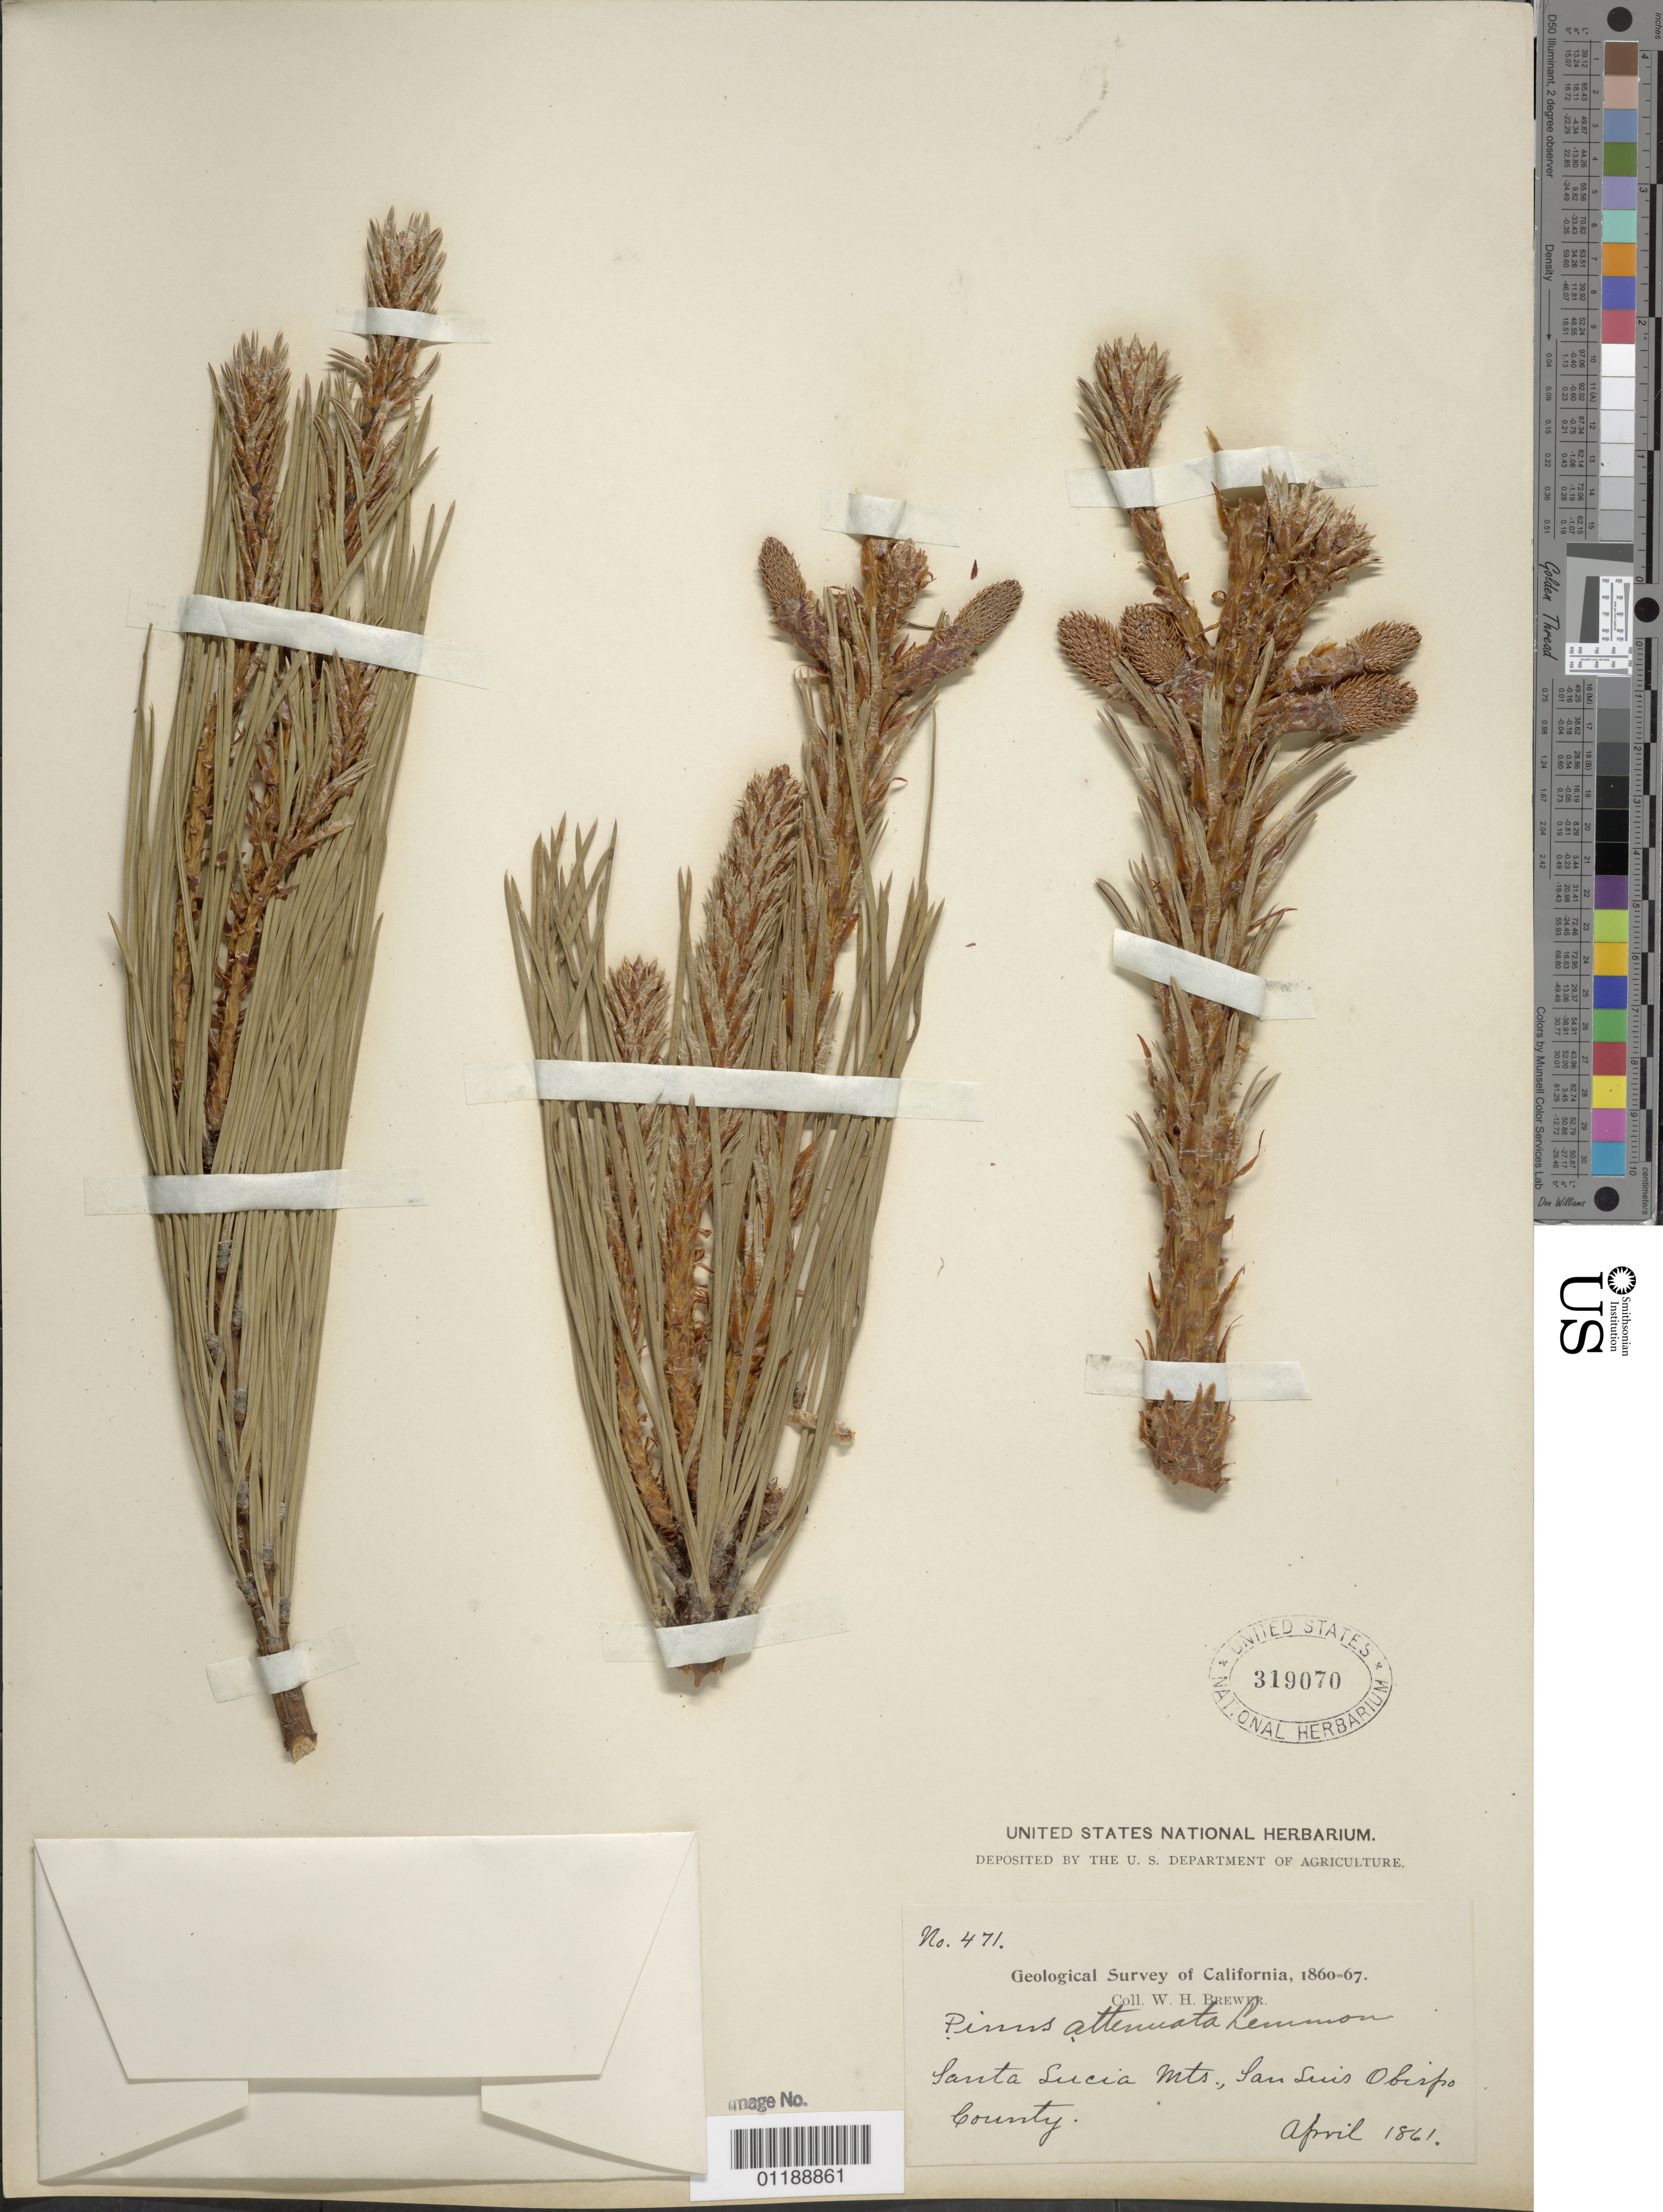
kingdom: Plantae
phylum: Tracheophyta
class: Pinopsida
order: Pinales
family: Pinaceae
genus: Pinus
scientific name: Pinus attenuata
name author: Lemmon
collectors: W. H. Brewer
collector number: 471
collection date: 1861-04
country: United States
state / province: California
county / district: San Luis Obispo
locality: Santa Lucia Mts.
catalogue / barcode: US 319070